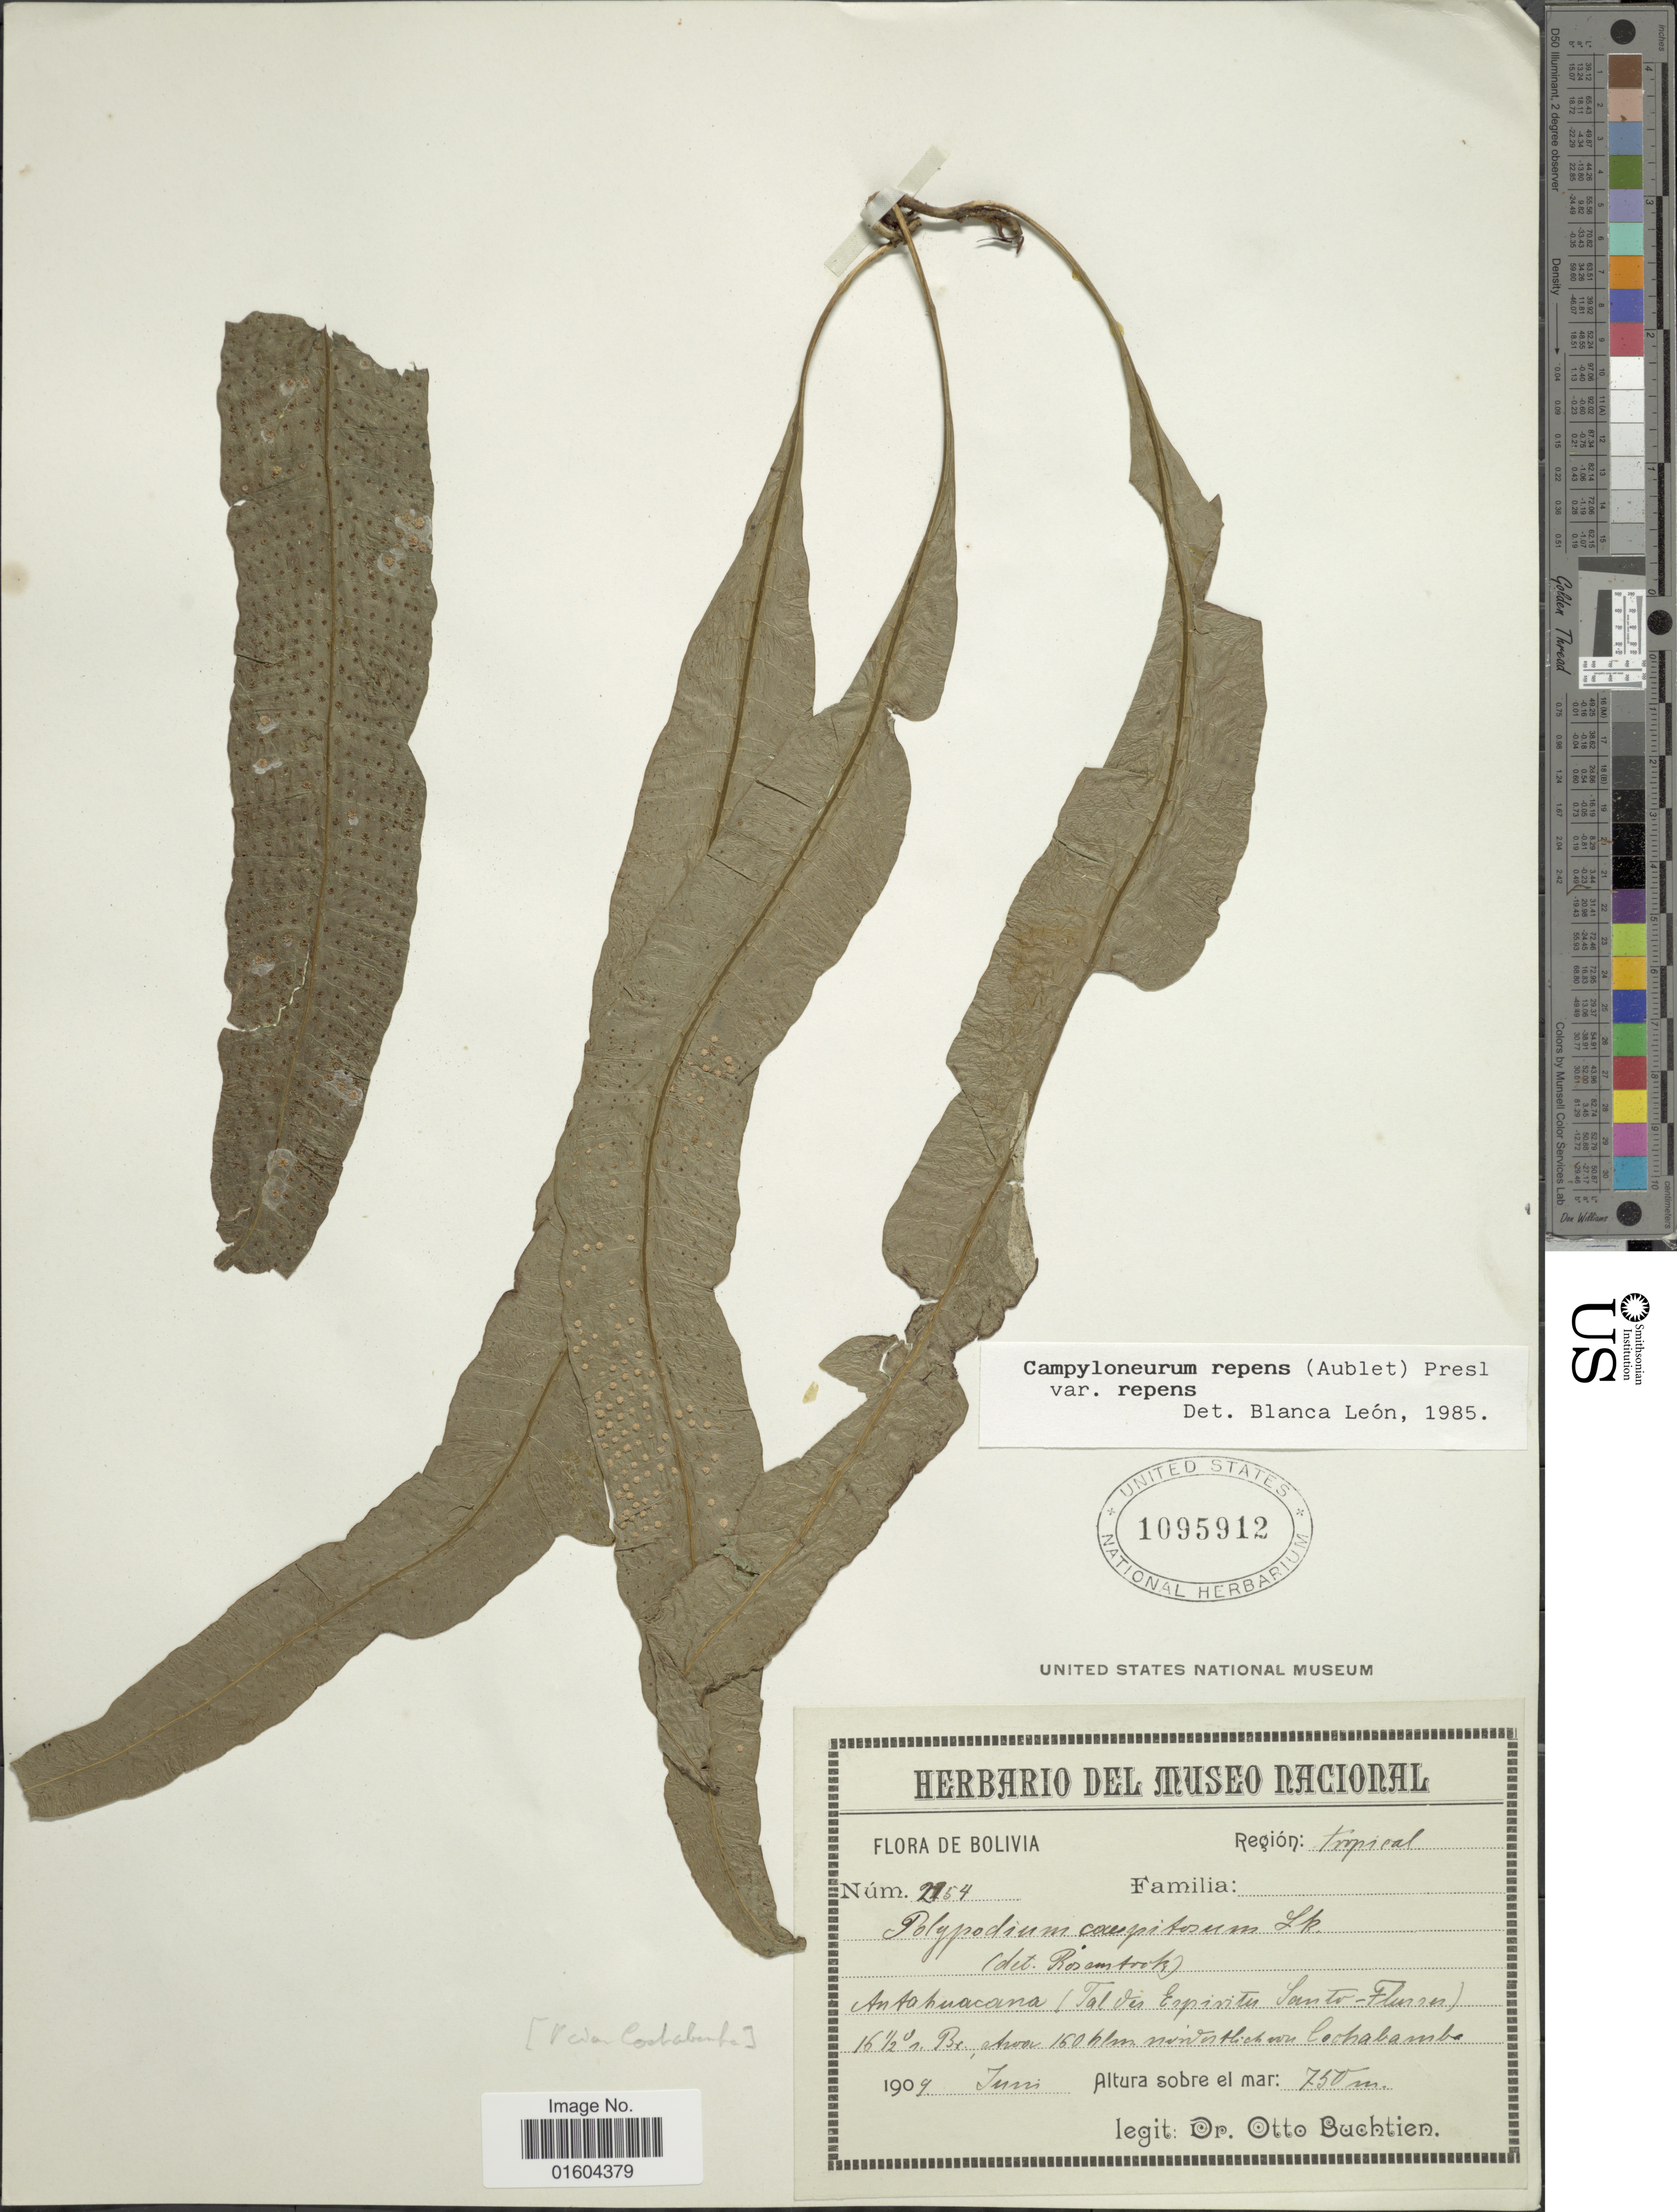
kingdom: Plantae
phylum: Tracheophyta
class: Polypodiopsida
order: Polypodiales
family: Polypodiaceae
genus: Campyloneurum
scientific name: Campyloneurum fuscosquamatum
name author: Lellinger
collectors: O. Buchtien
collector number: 2154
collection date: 1909-06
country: Bolivia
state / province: Cochabamba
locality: Region: tropical. Antahuacana (Valley Espiritu Santo River) 160 km N from Cochabamba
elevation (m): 750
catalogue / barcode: US 1095912